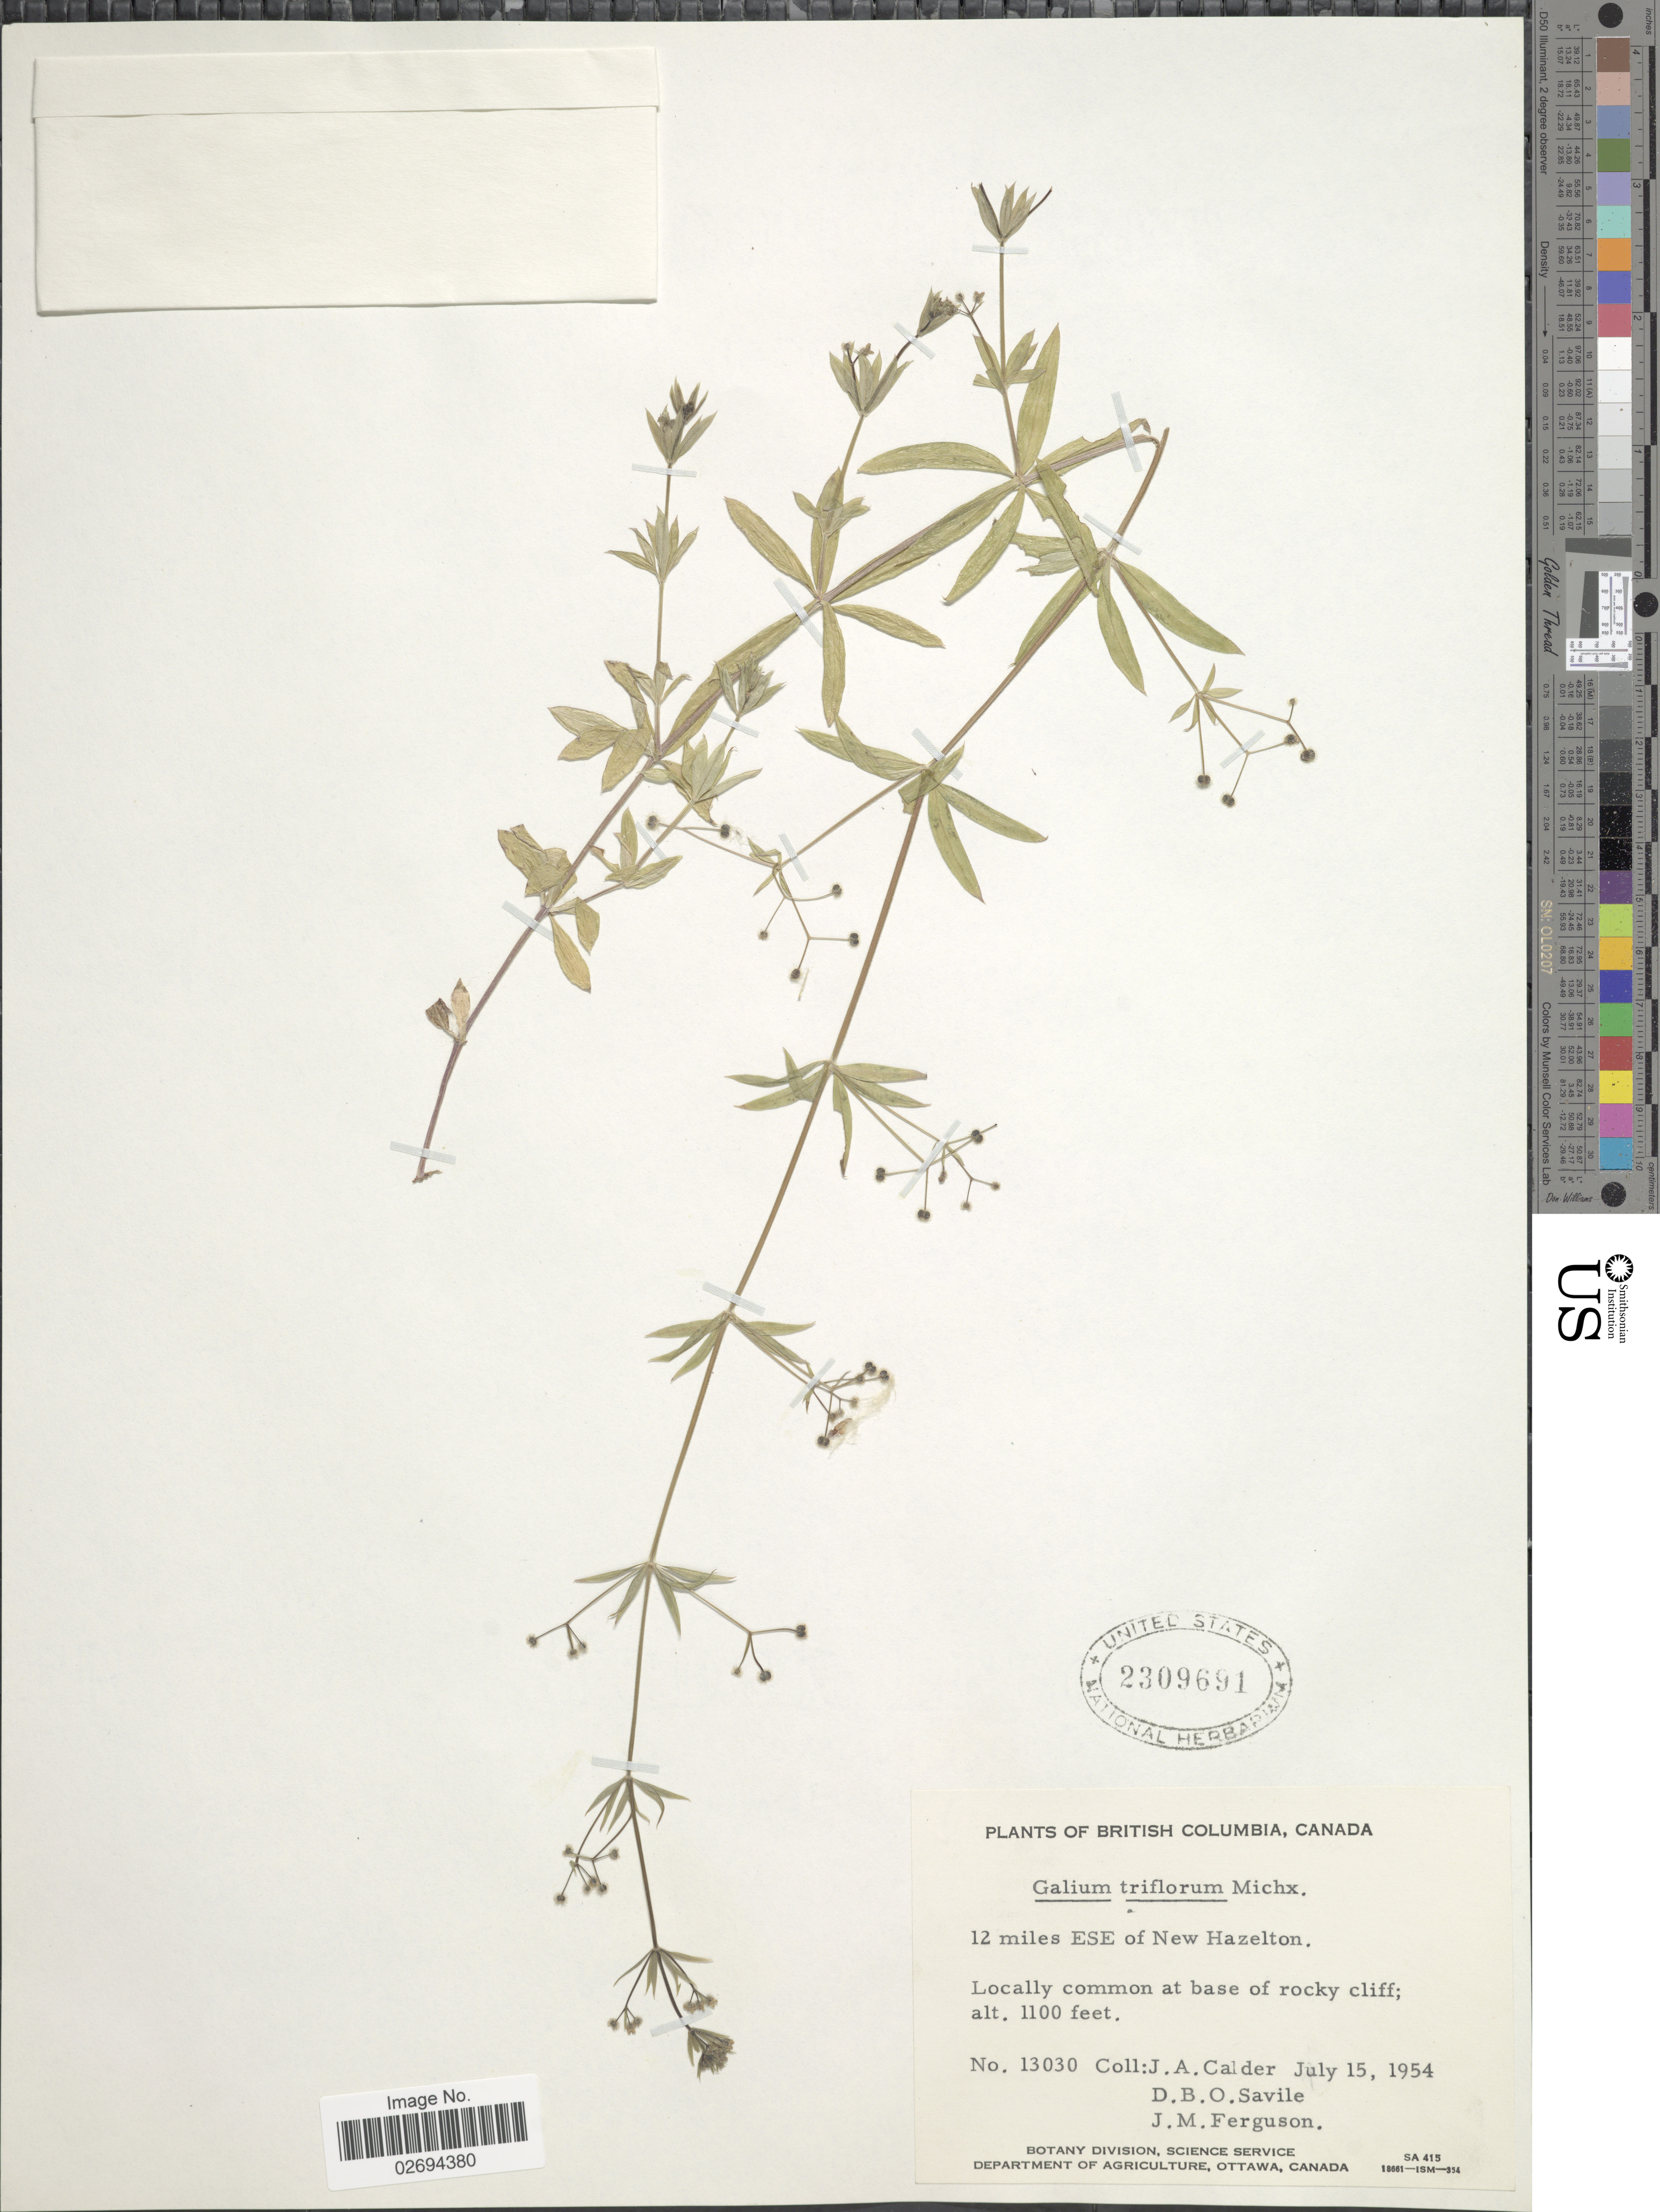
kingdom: Plantae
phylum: Tracheophyta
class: Magnoliopsida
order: Gentianales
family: Rubiaceae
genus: Galium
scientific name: Galium triflorum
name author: Michx.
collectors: J. A. Calder, D. Savile & J. M. Ferguson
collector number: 13030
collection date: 1954-07-15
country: Canada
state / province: British Columbia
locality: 12 miles ESE of New Hazelton.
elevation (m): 335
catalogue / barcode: US 2309691